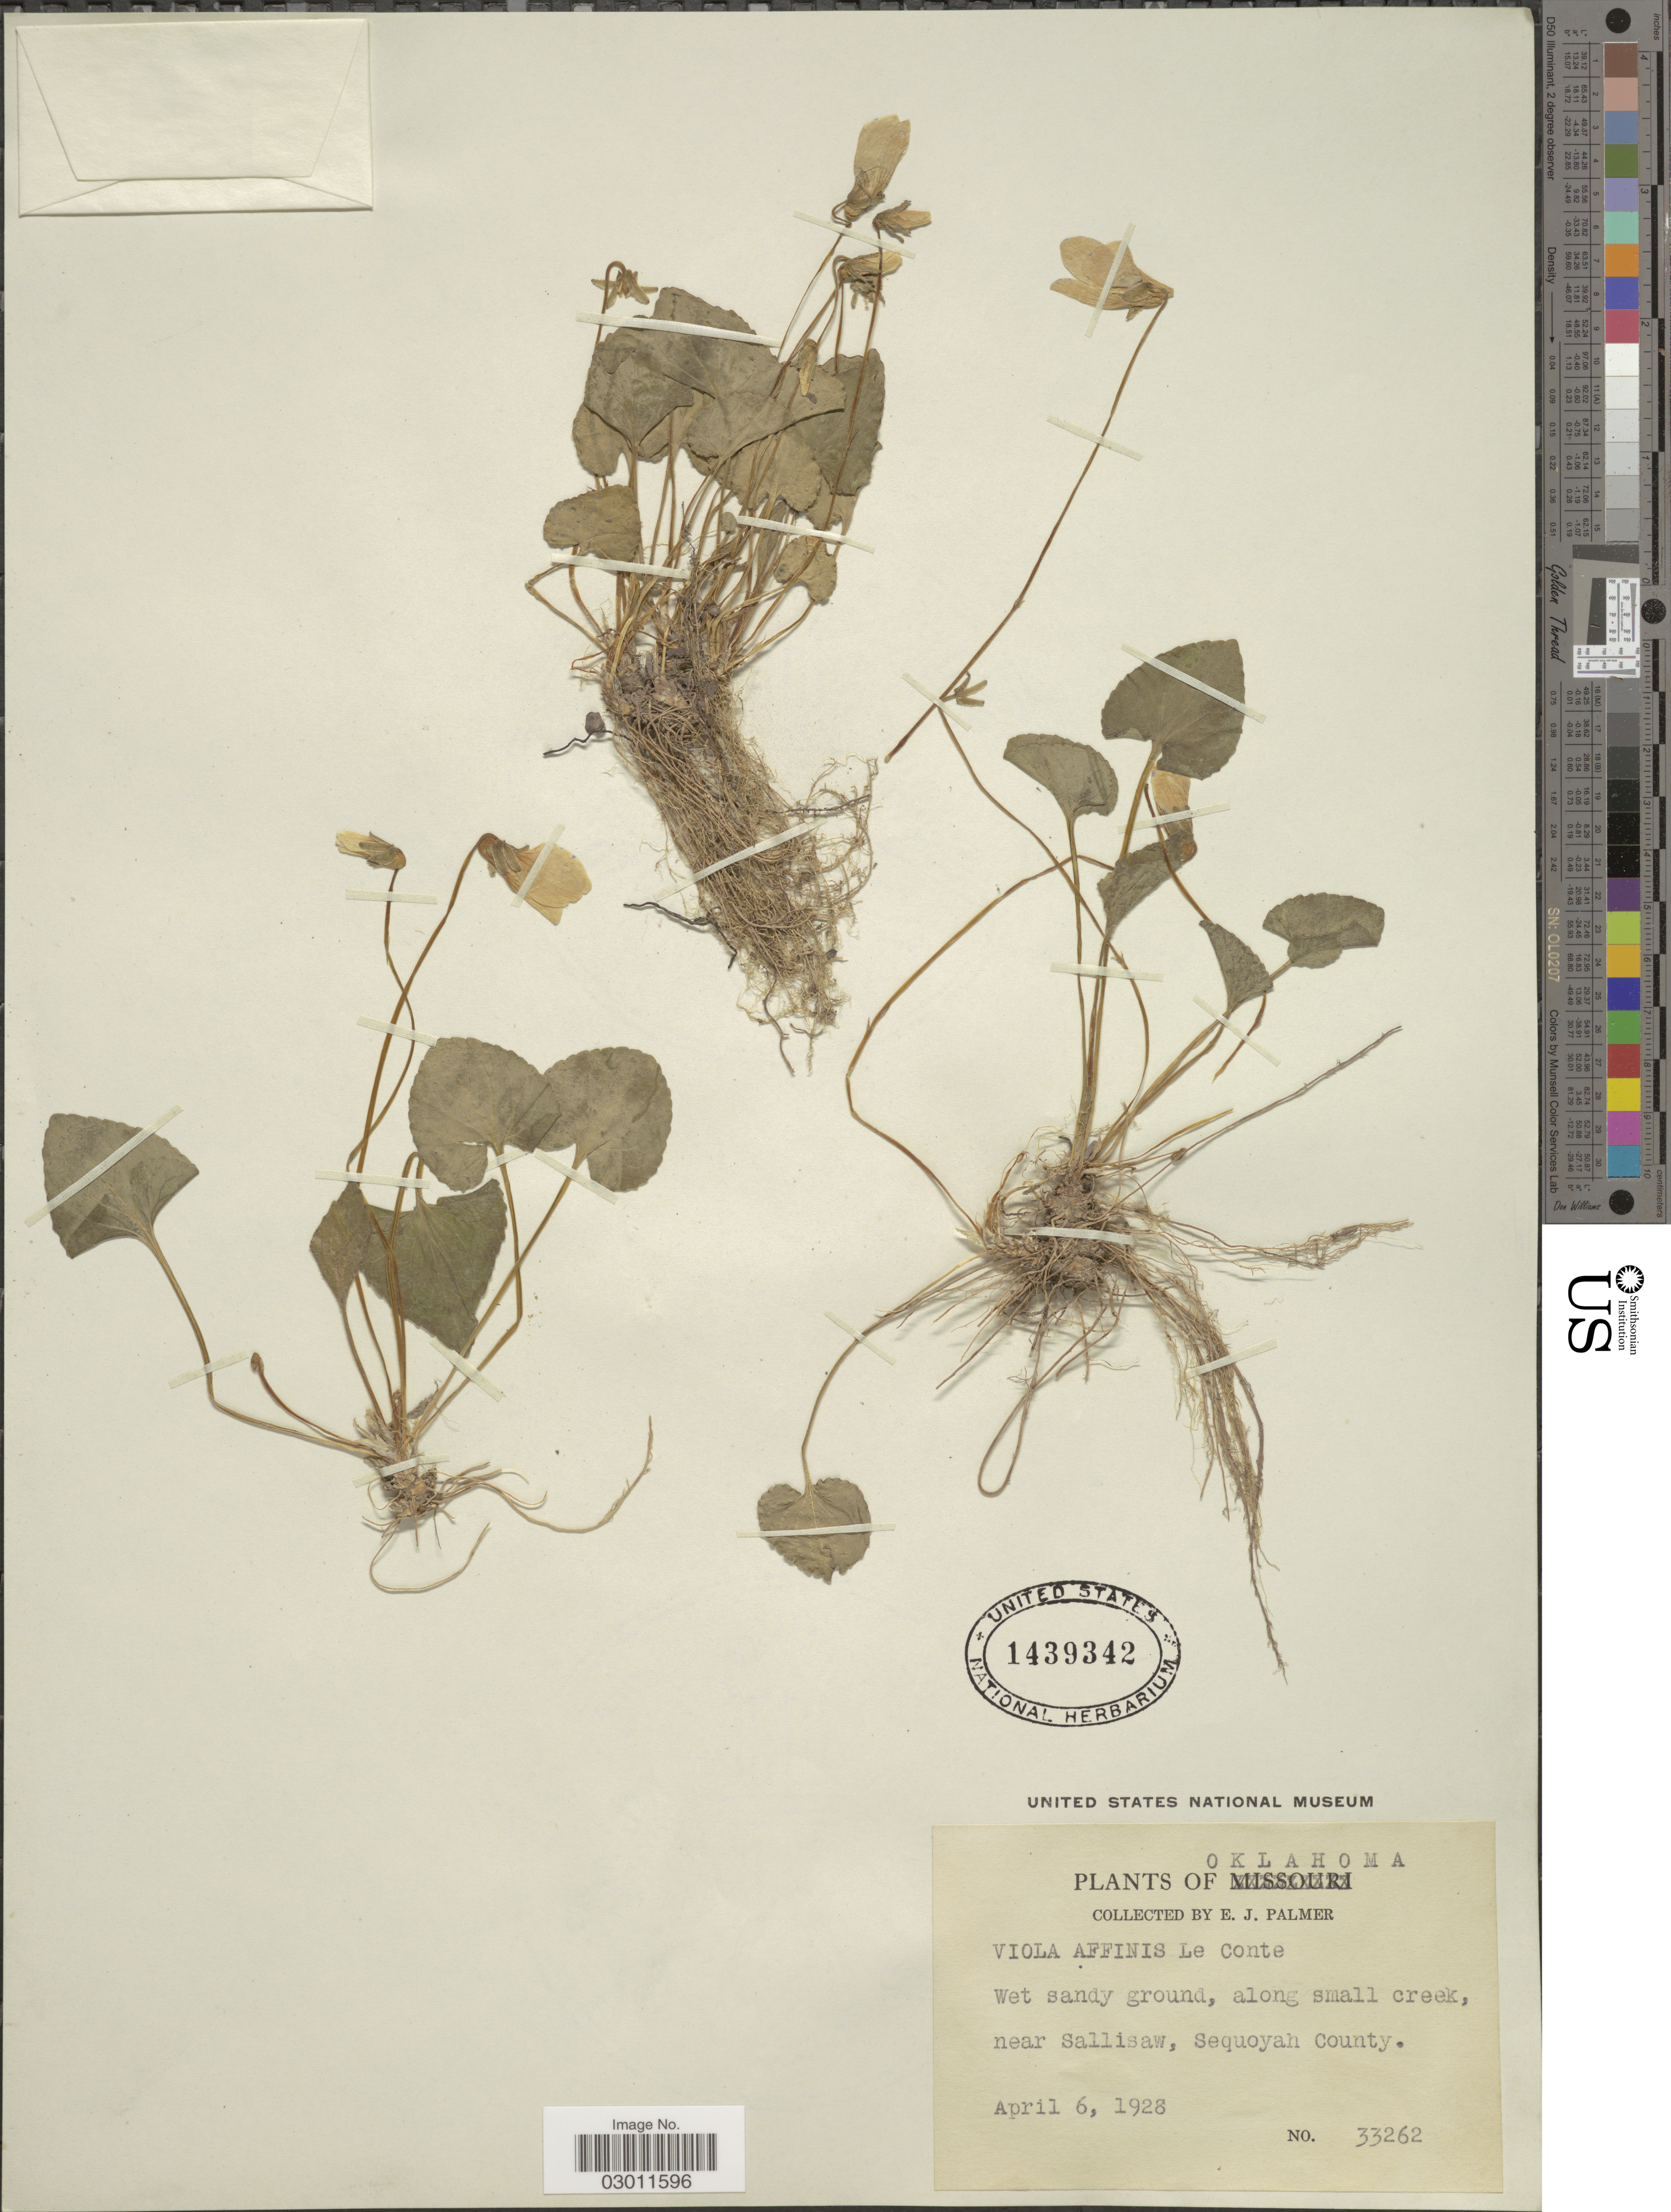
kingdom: Plantae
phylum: Tracheophyta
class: Magnoliopsida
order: Malpighiales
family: Violaceae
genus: Viola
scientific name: Viola affinis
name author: LeConte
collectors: E. J. Palmer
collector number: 33262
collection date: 1928-04-06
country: United States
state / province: Oklahoma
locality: Wet sandy ground, along small creek, near Sallisaw, Sequoyah County.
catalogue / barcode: US 1439342